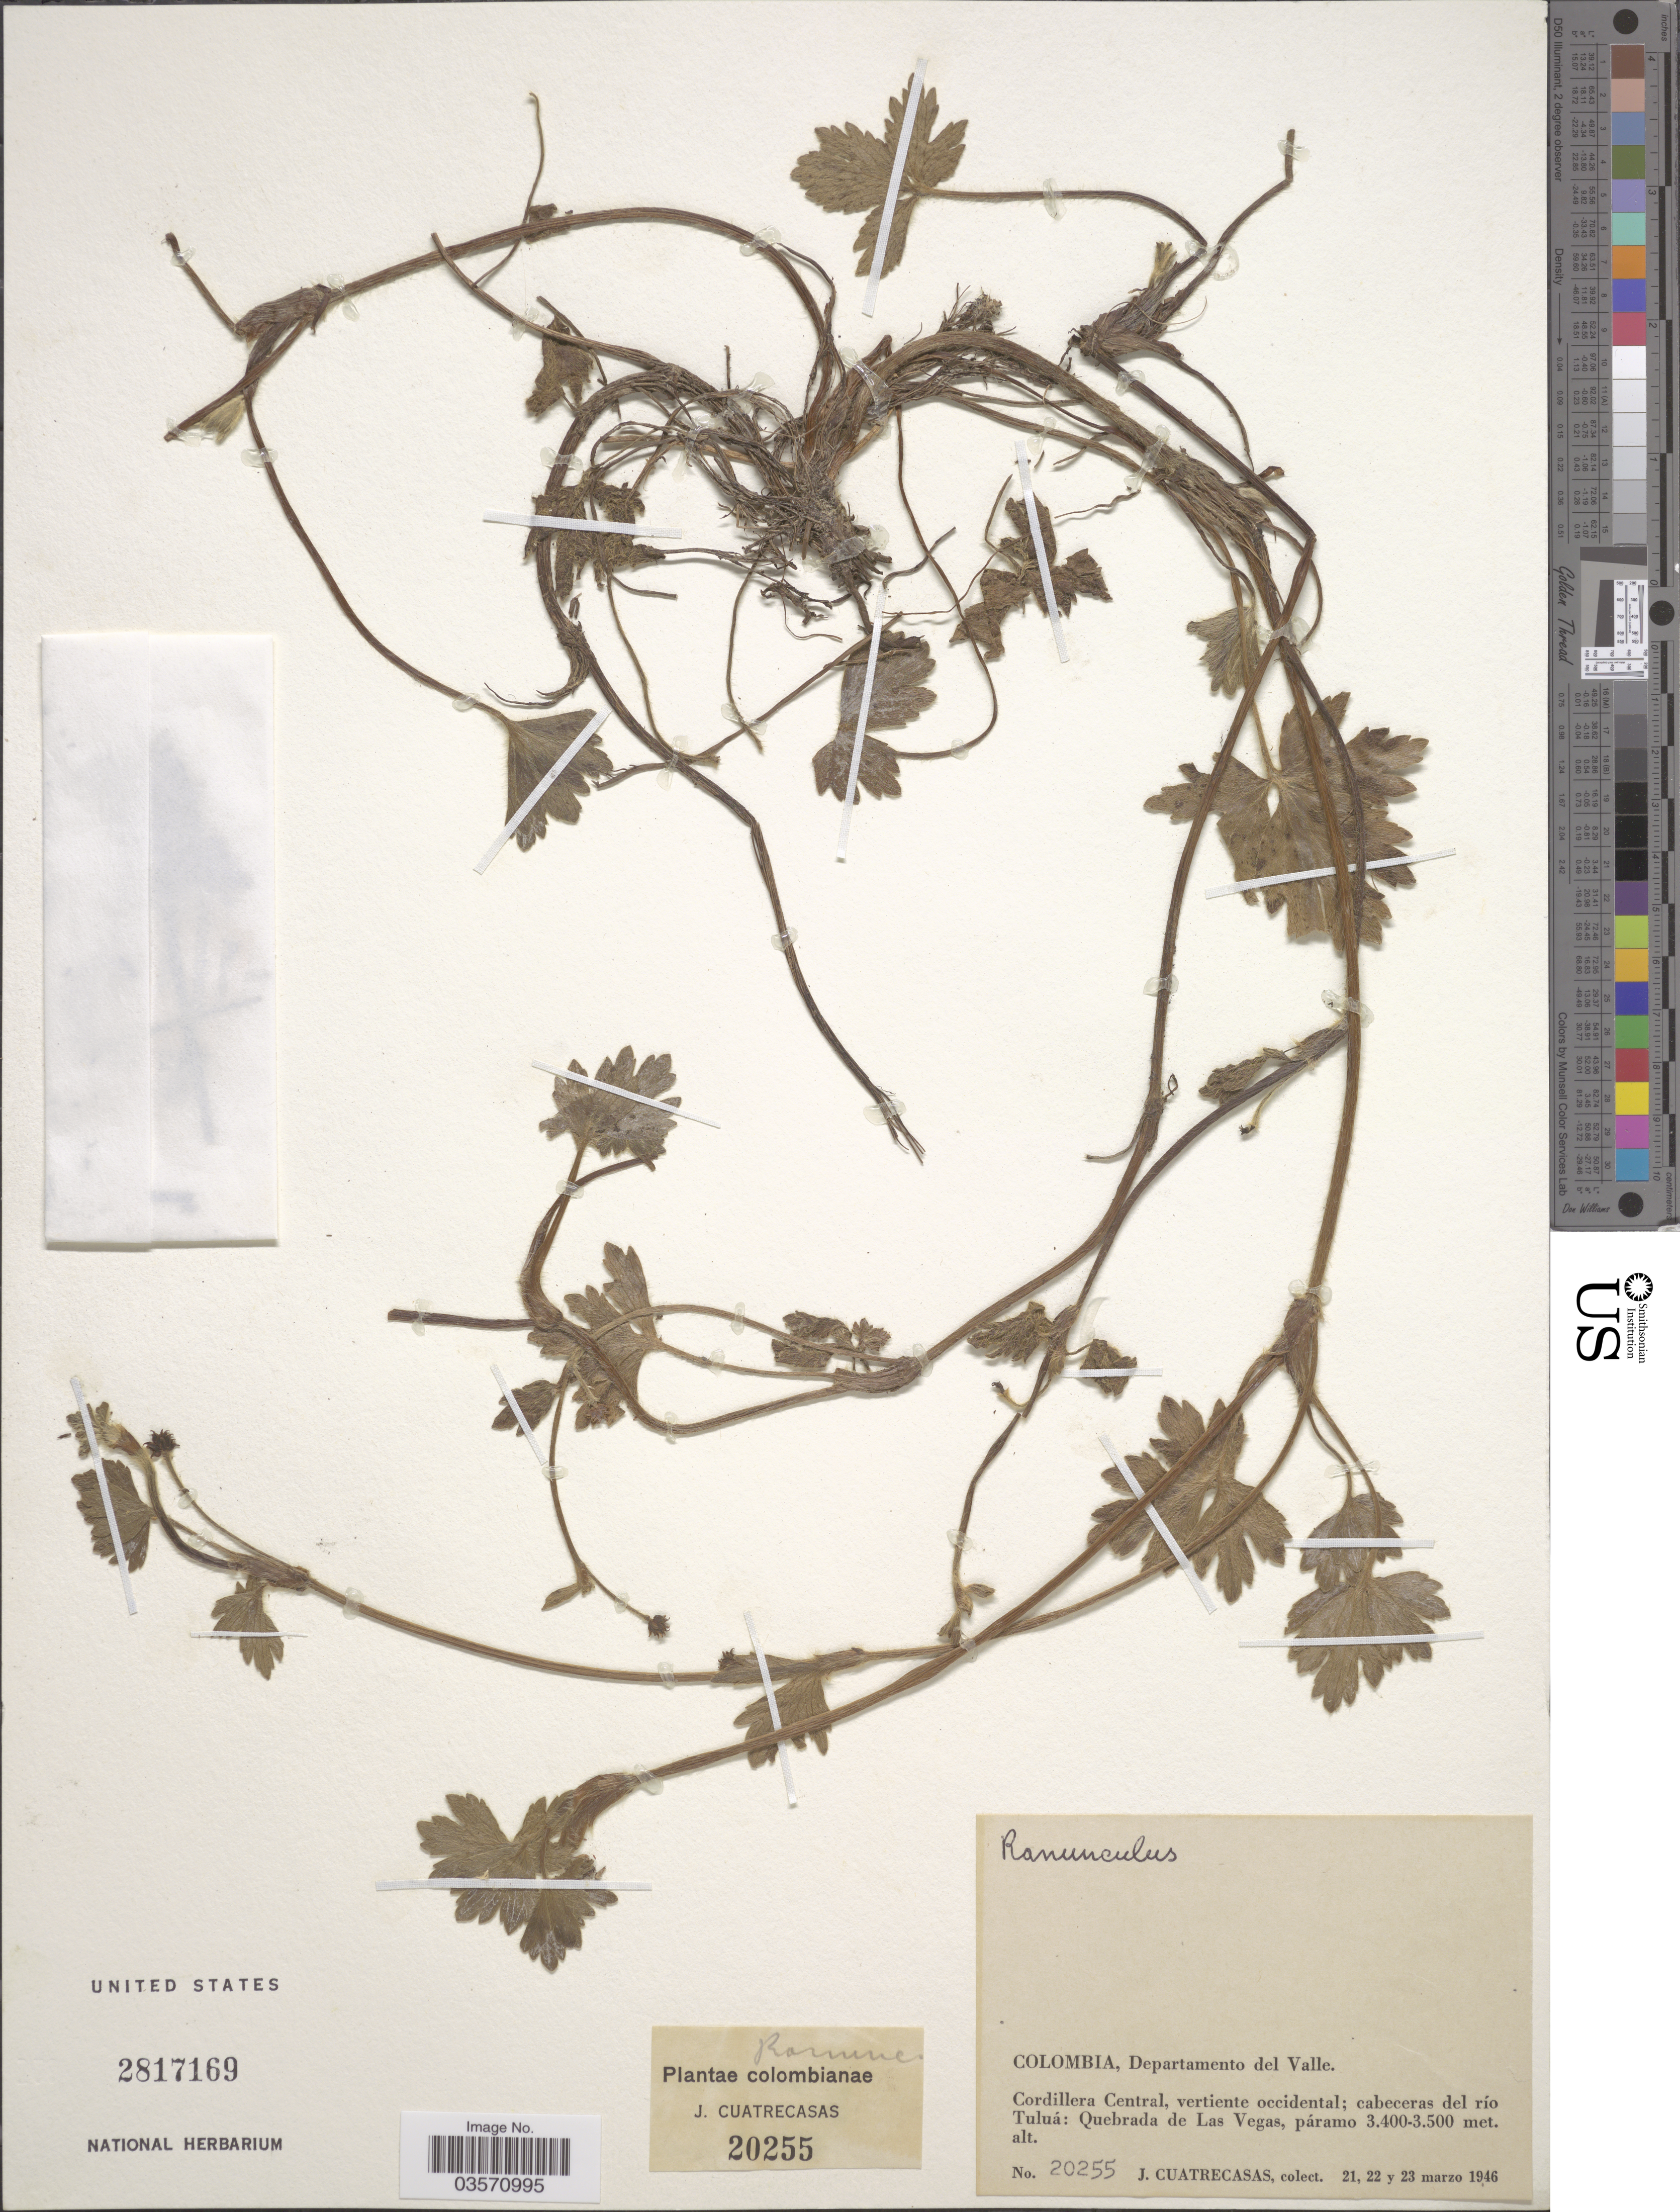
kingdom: Plantae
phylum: Tracheophyta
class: Magnoliopsida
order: Ranunculales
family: Ranunculaceae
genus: Ranunculus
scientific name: Ranunculus sp.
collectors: J. Cuatrecasas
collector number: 20255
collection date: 1946-03-21/1946-03-23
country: Colombia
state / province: Valle del Cauca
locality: Departamento del Valle. Cordillera Central, vertiente occidental; cabeceras del río Taluá: Quebrada de Las Vegas.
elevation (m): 3400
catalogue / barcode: US 2817169